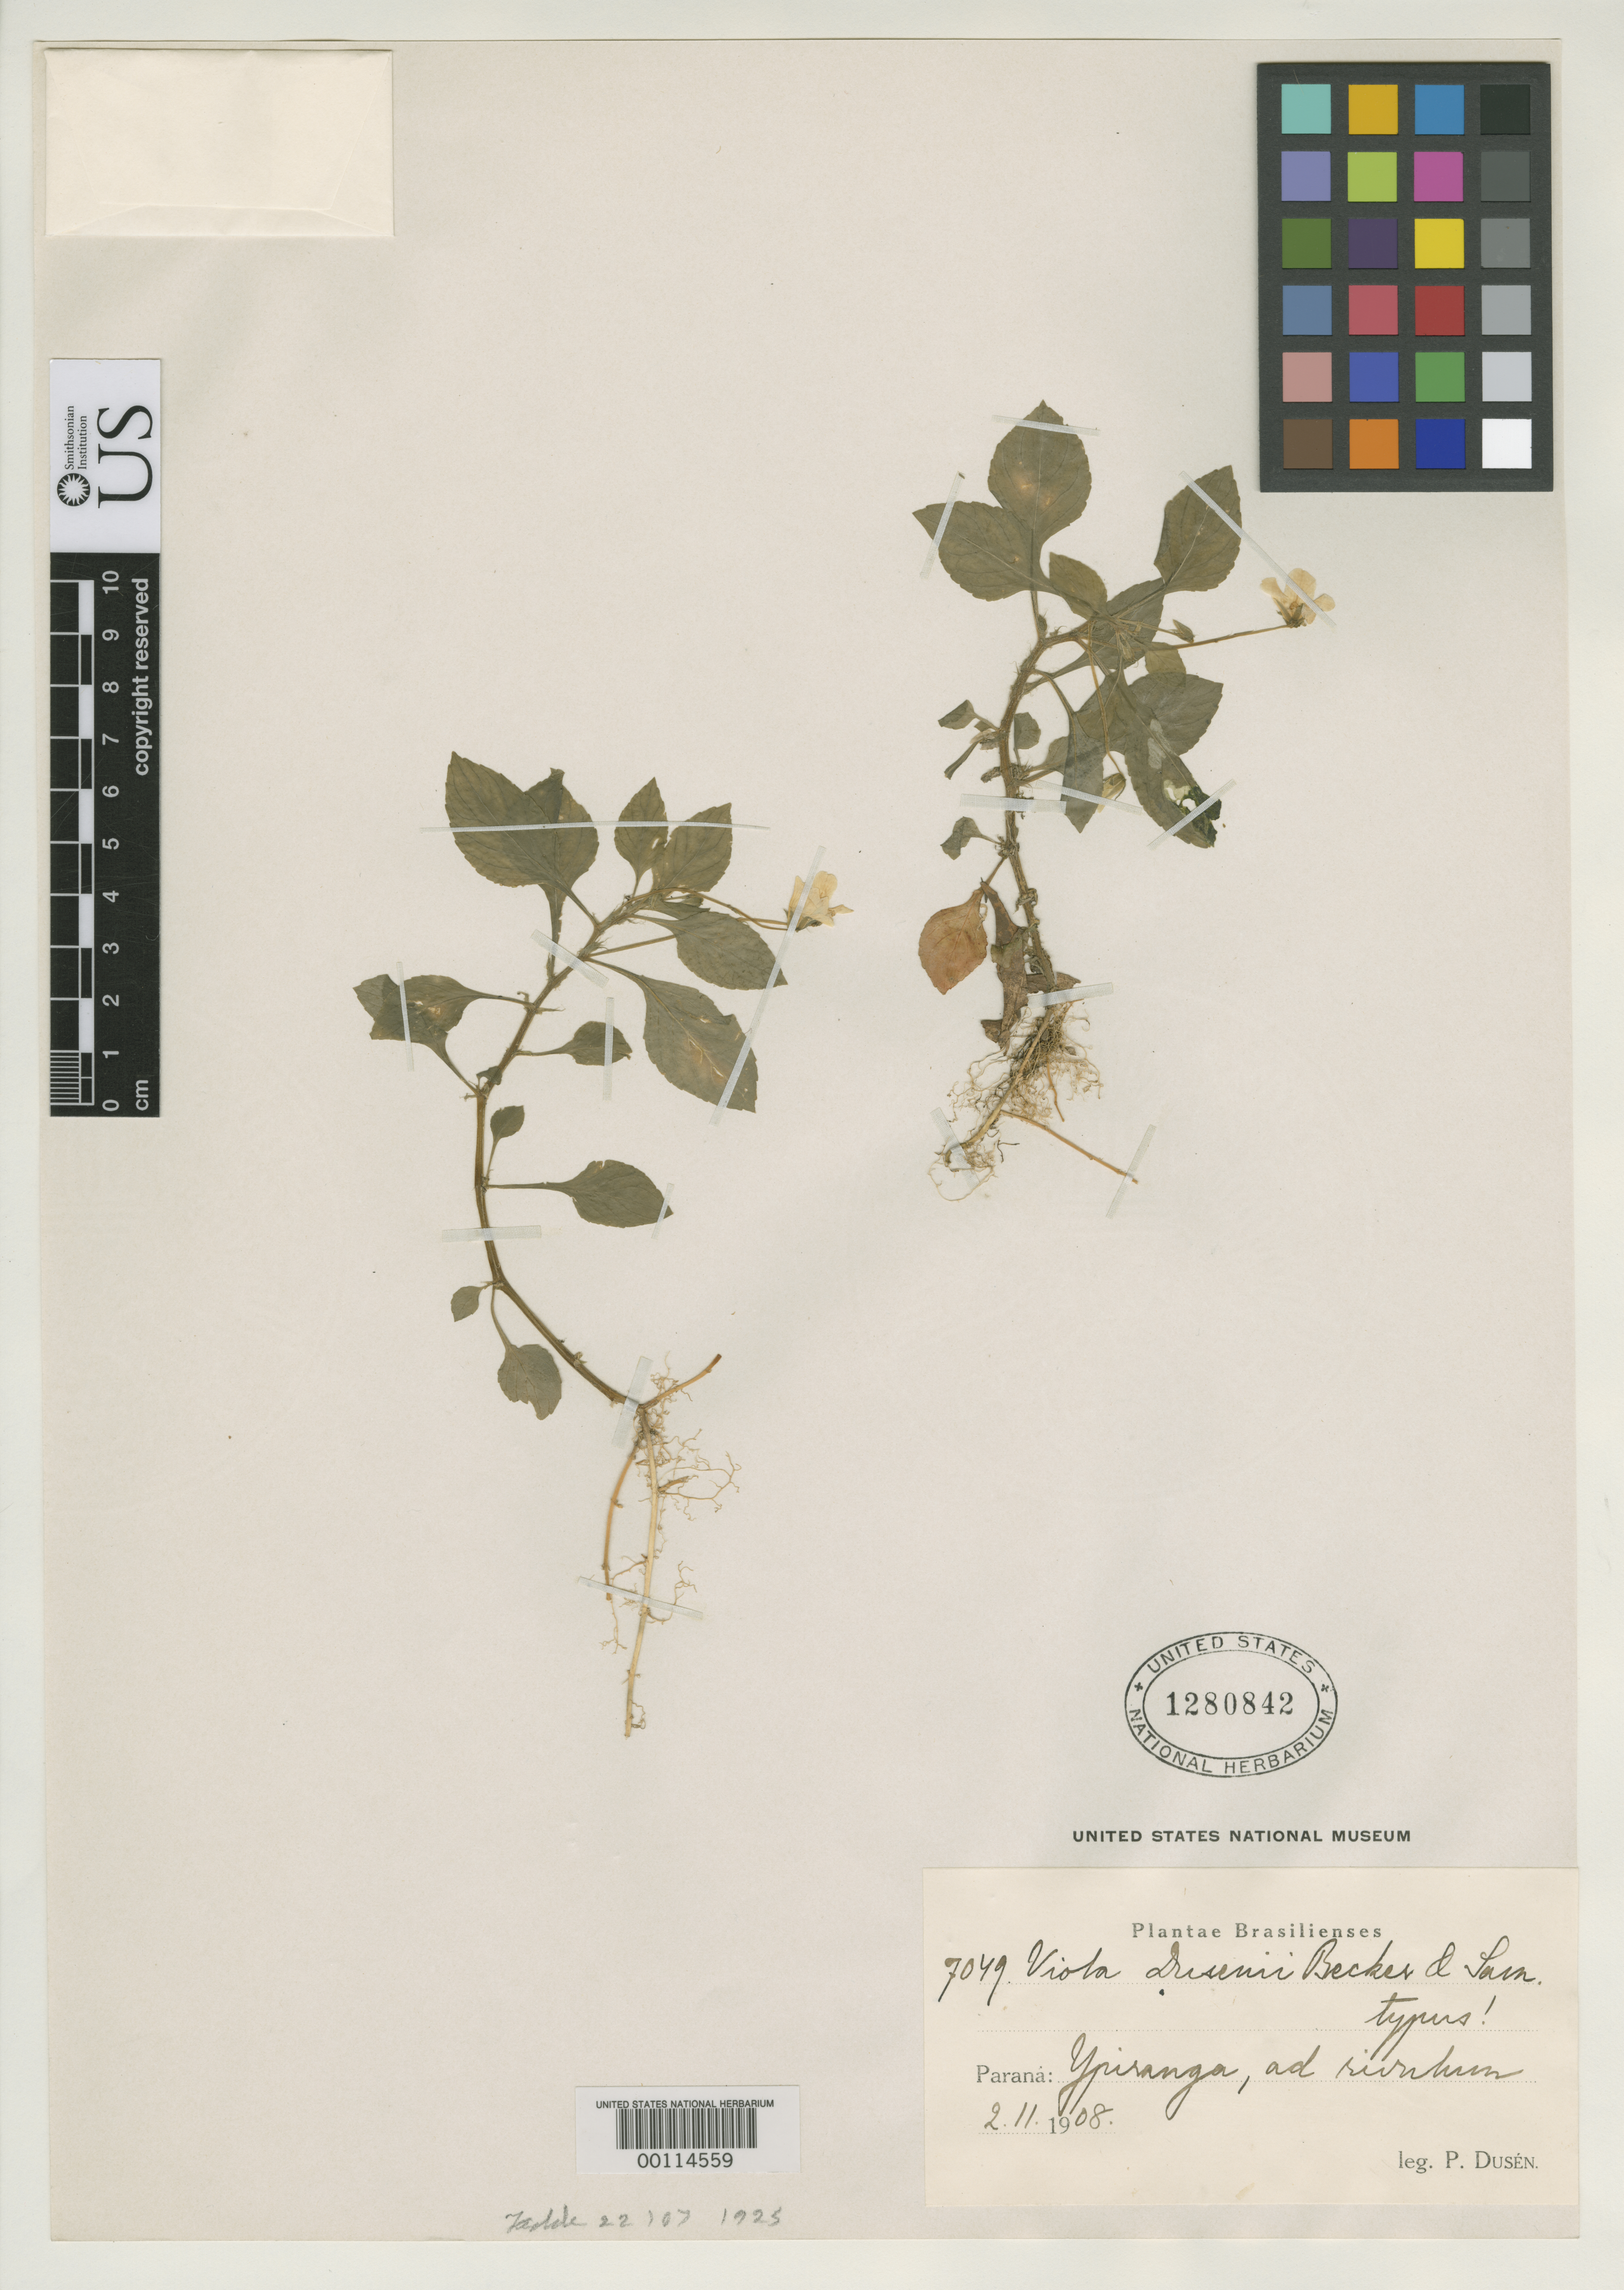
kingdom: Plantae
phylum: Tracheophyta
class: Magnoliopsida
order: Malpighiales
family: Violaceae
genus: Viola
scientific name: Viola dusenii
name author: W. Becker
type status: Isotype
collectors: P. Dusén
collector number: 7049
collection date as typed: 02 Feb 1908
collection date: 1908-02-02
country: Brazil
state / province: Paraná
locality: Yjuranga.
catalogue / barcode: US 1280842